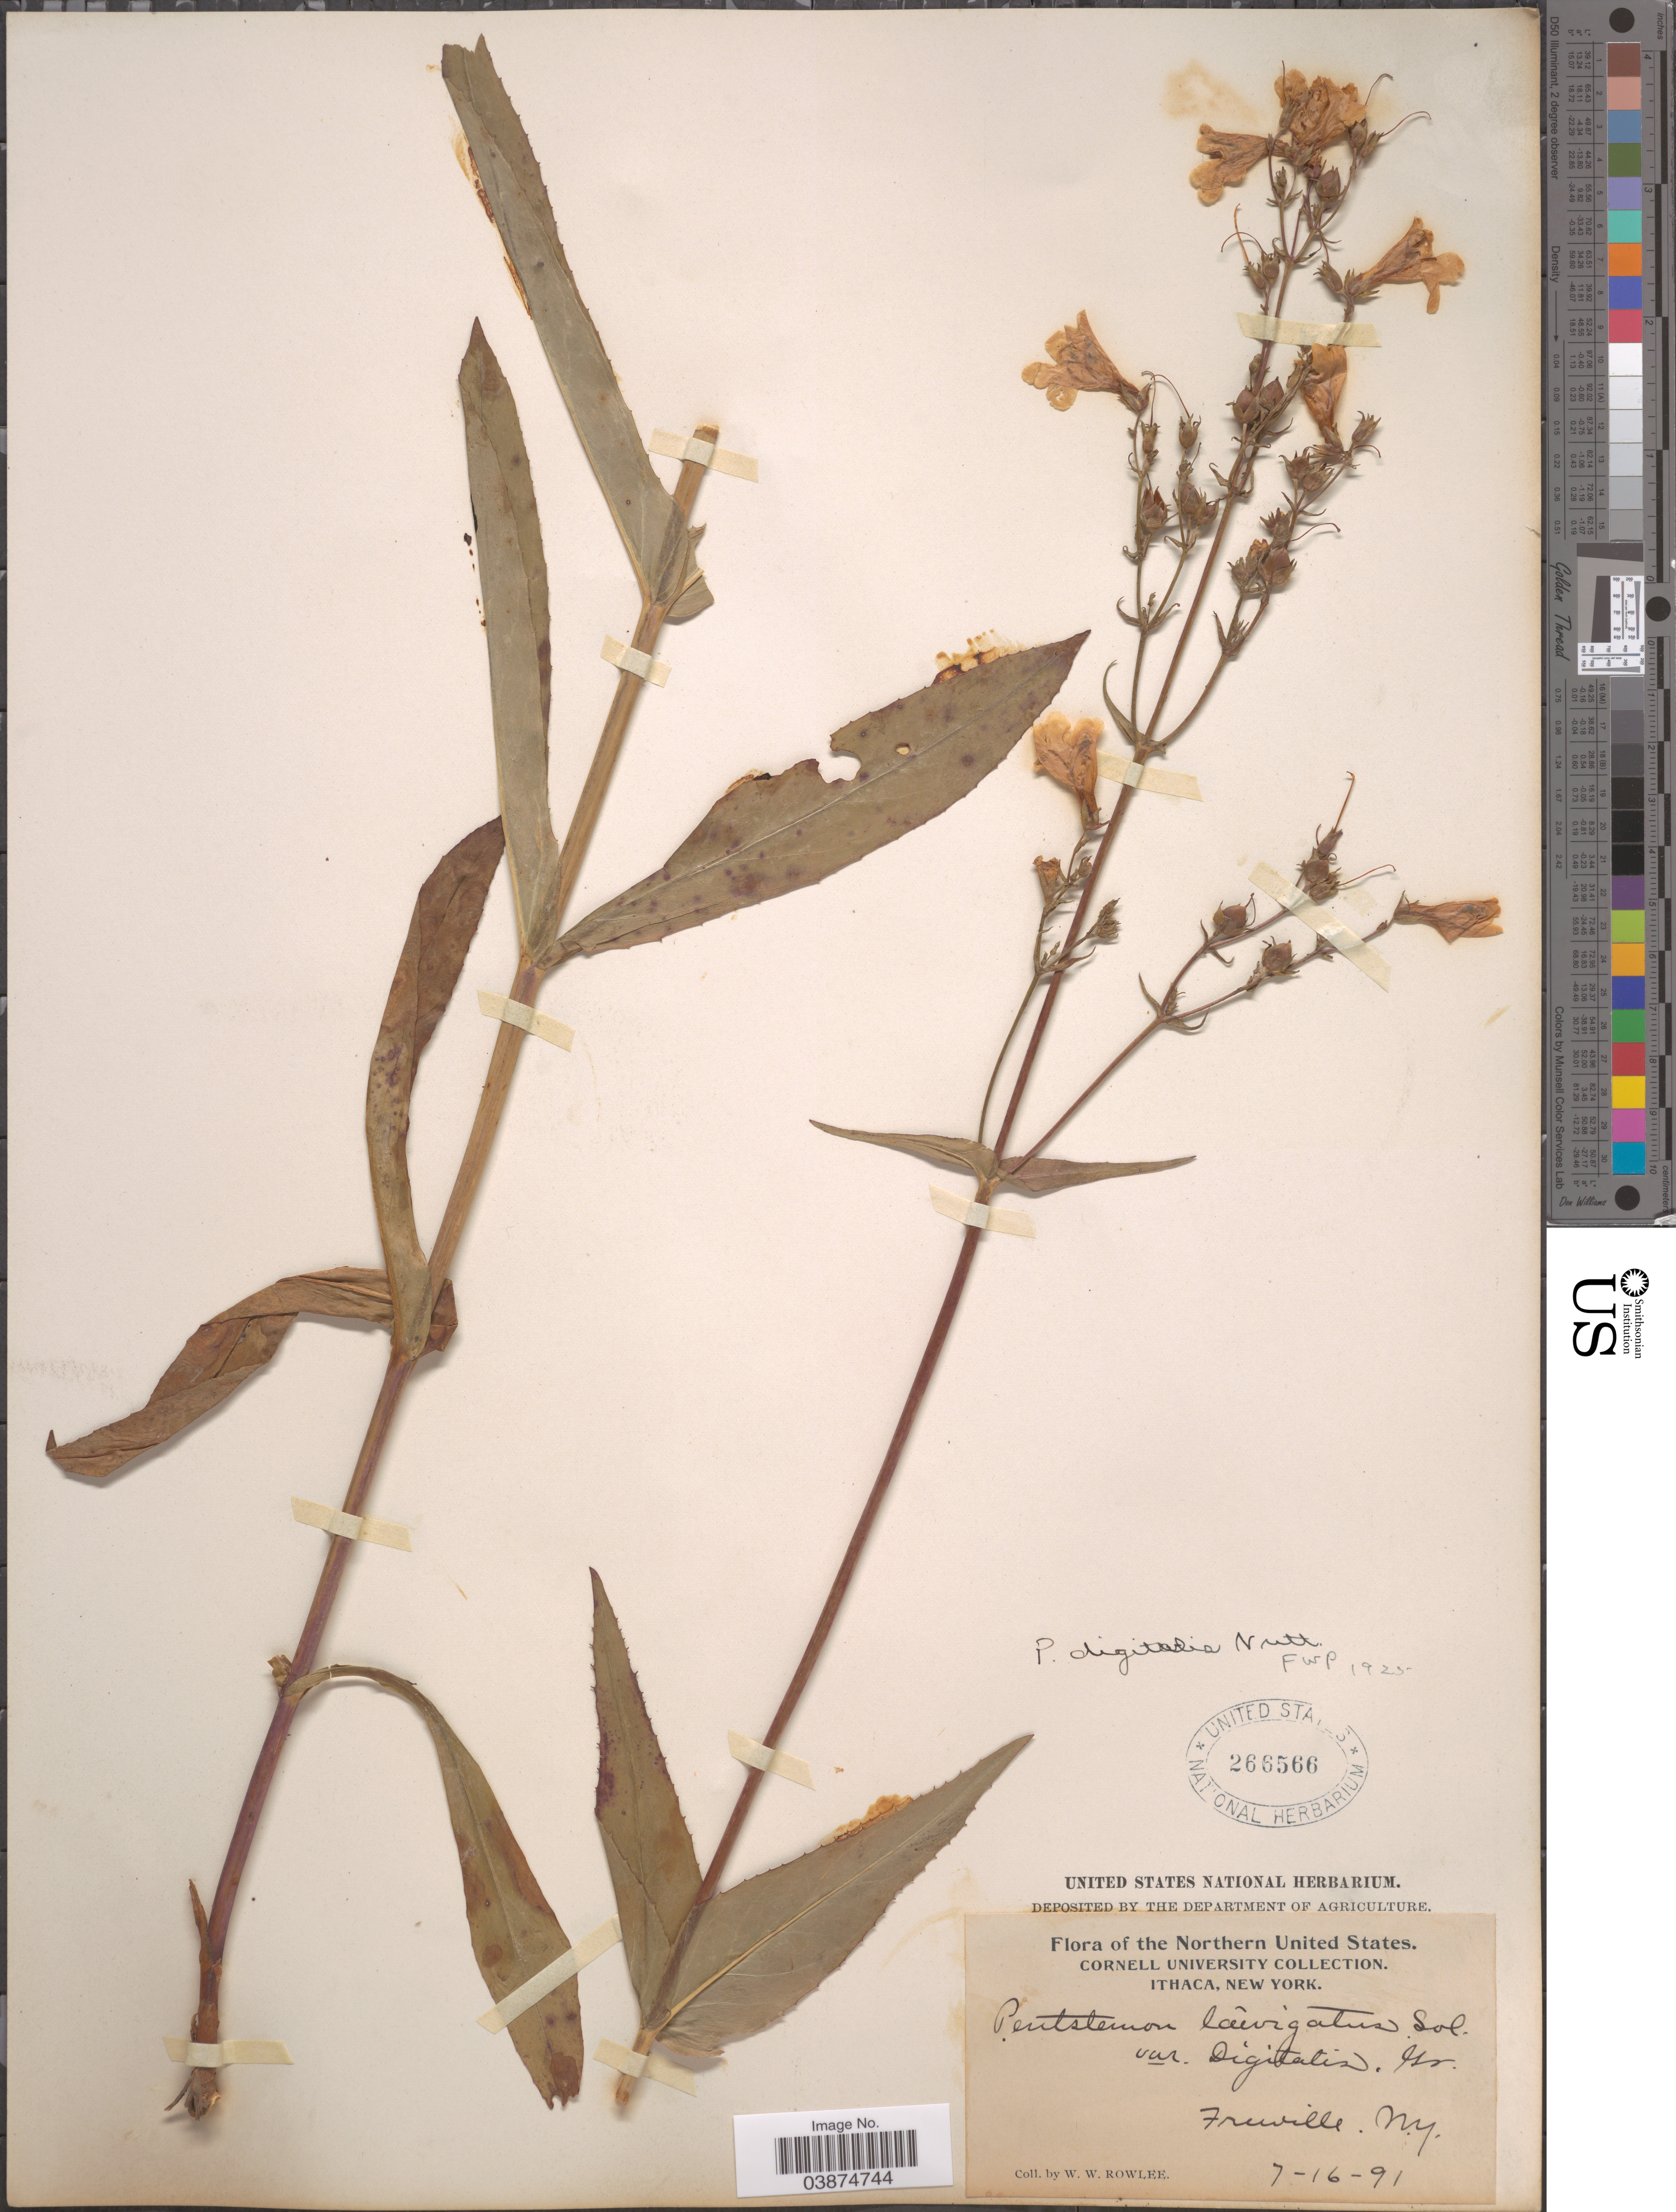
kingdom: Plantae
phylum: Tracheophyta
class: Magnoliopsida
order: Lamiales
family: Plantaginaceae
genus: Penstemon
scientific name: Penstemon digitalis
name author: Nutt. ex Sims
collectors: W. W. Rowlee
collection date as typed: Transcribed d/m/y: 16/7/91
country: United States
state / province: New York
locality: Northern United States. Freeville.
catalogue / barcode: US 266566